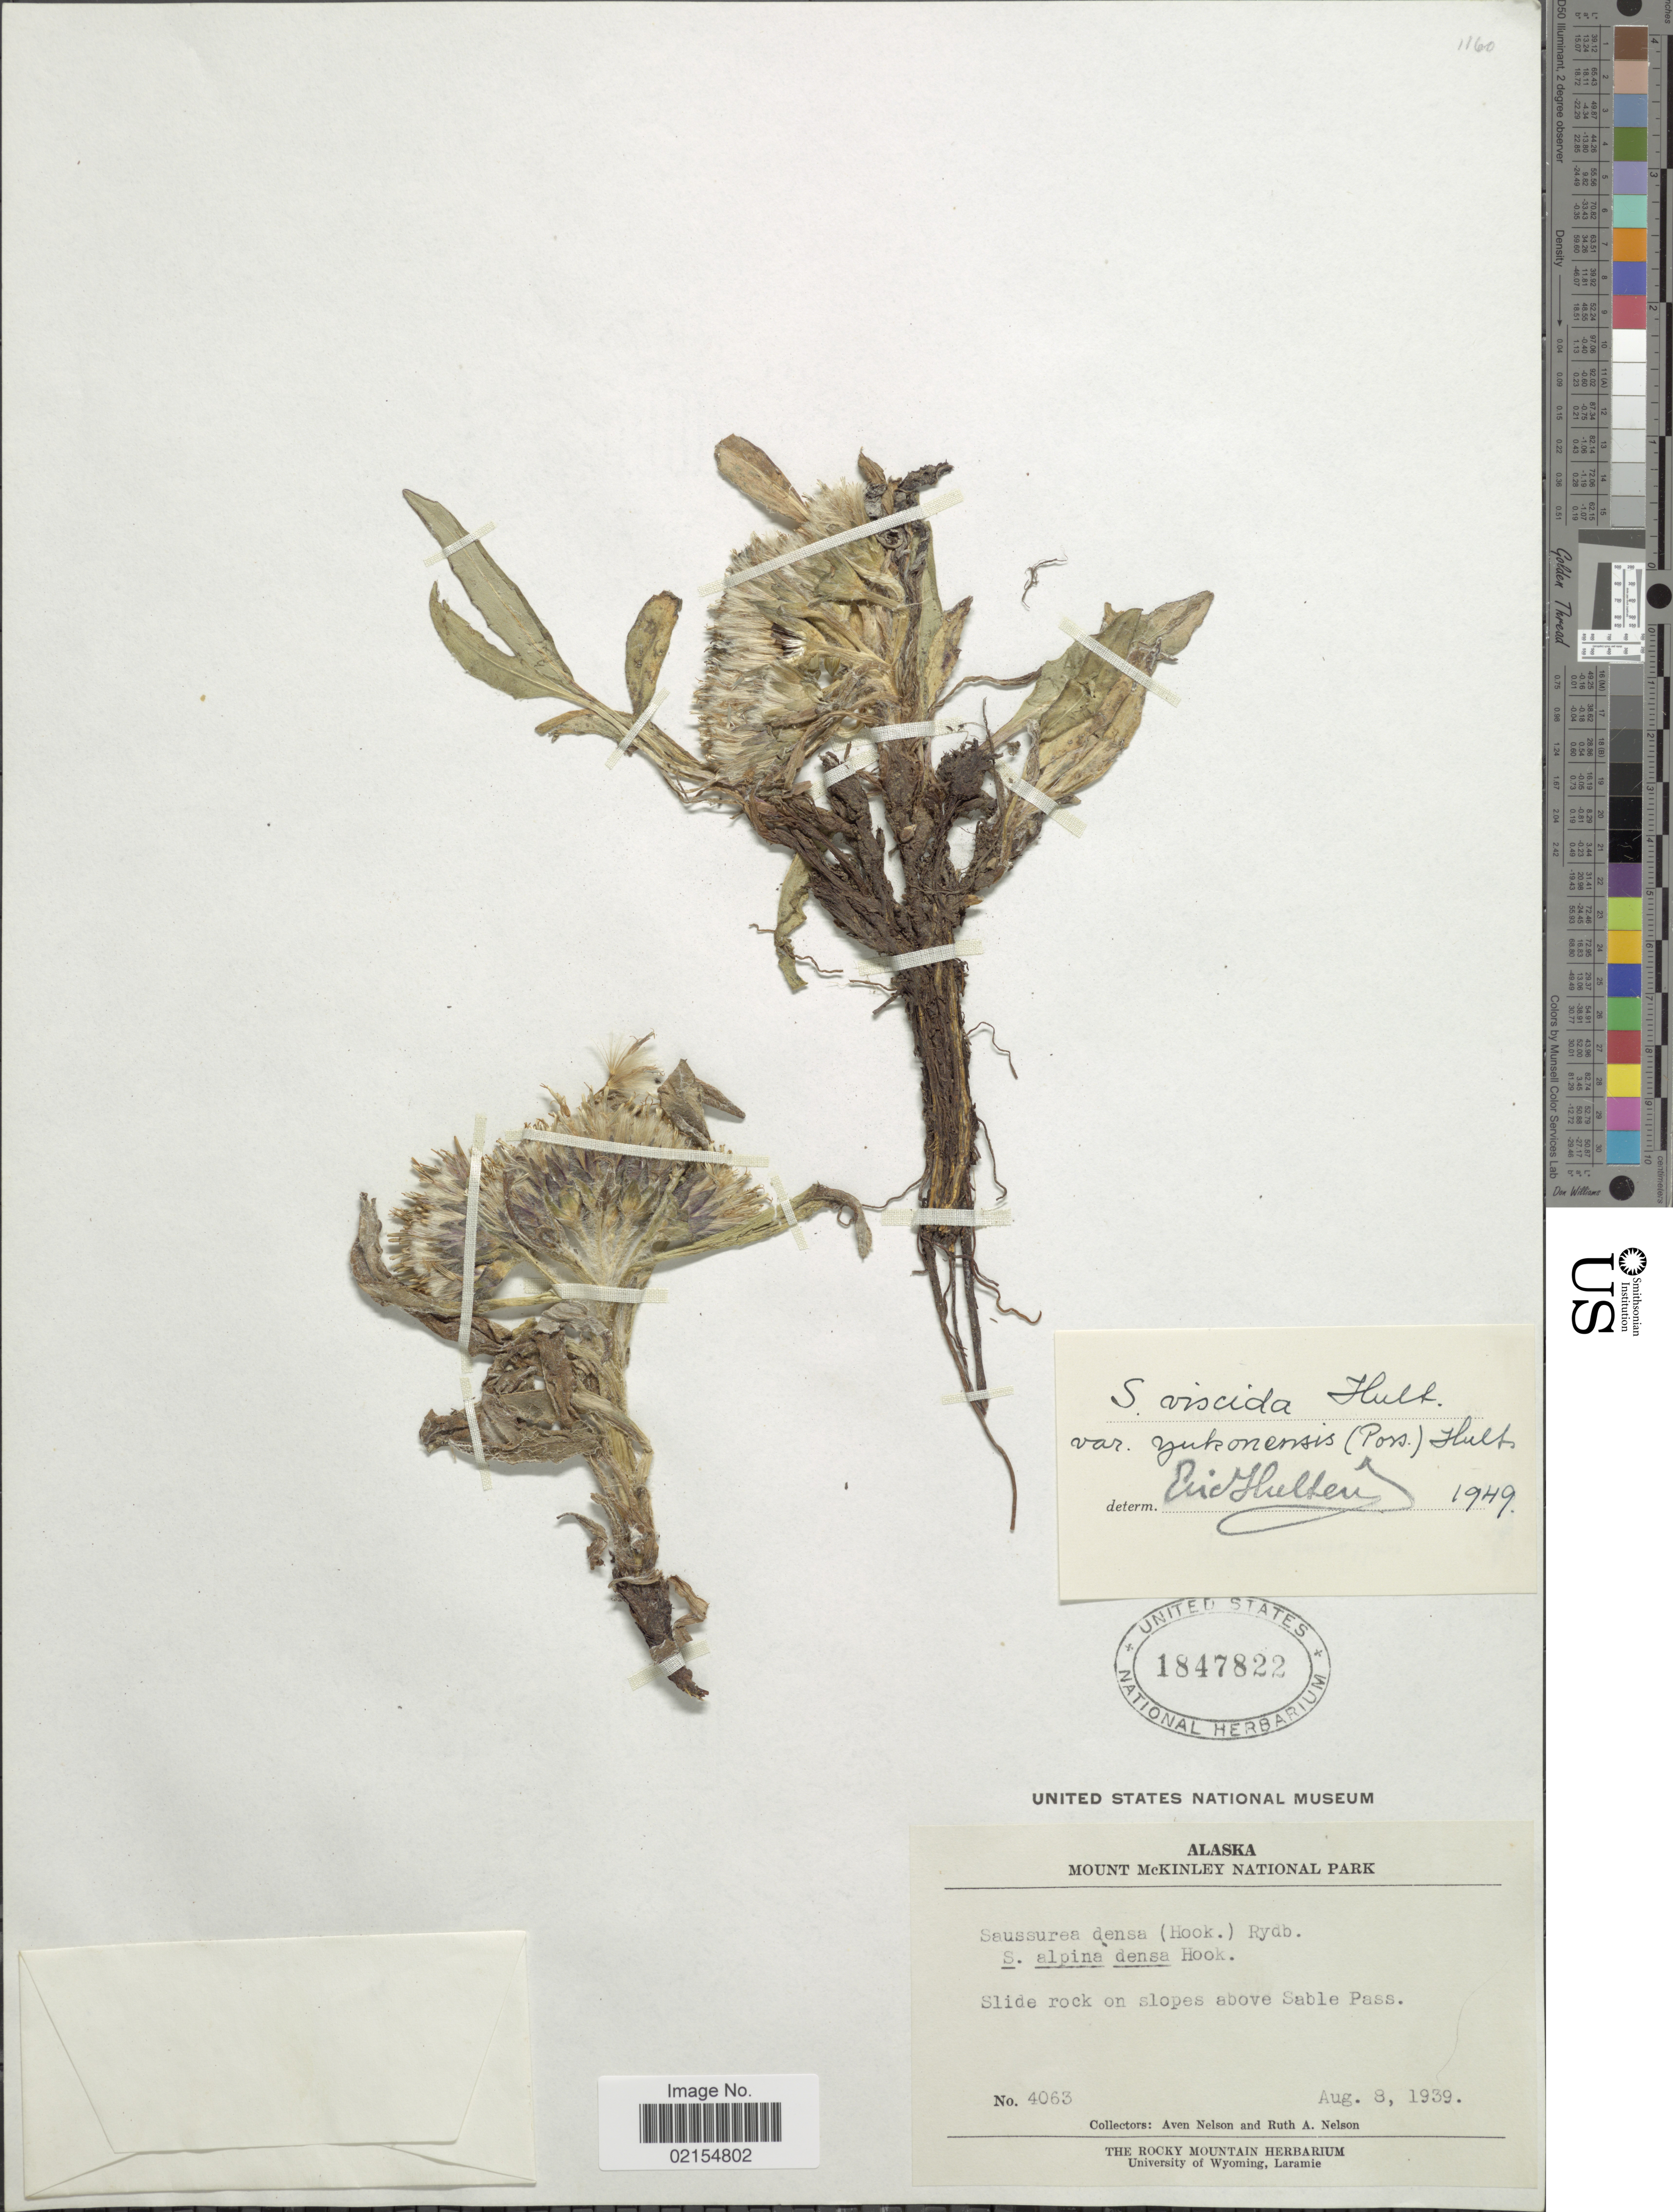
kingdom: Plantae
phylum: Tracheophyta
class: Magnoliopsida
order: Asterales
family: Asteraceae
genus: Saussurea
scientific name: Saussurea angustifolia var. yukonensis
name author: A.E. Porsild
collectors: A. Nelson & R. A. Nelson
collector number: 4063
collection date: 1939-08-08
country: United States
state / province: Alaska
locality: Mount McKinley National Park, above Sable Pass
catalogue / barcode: US 1847822